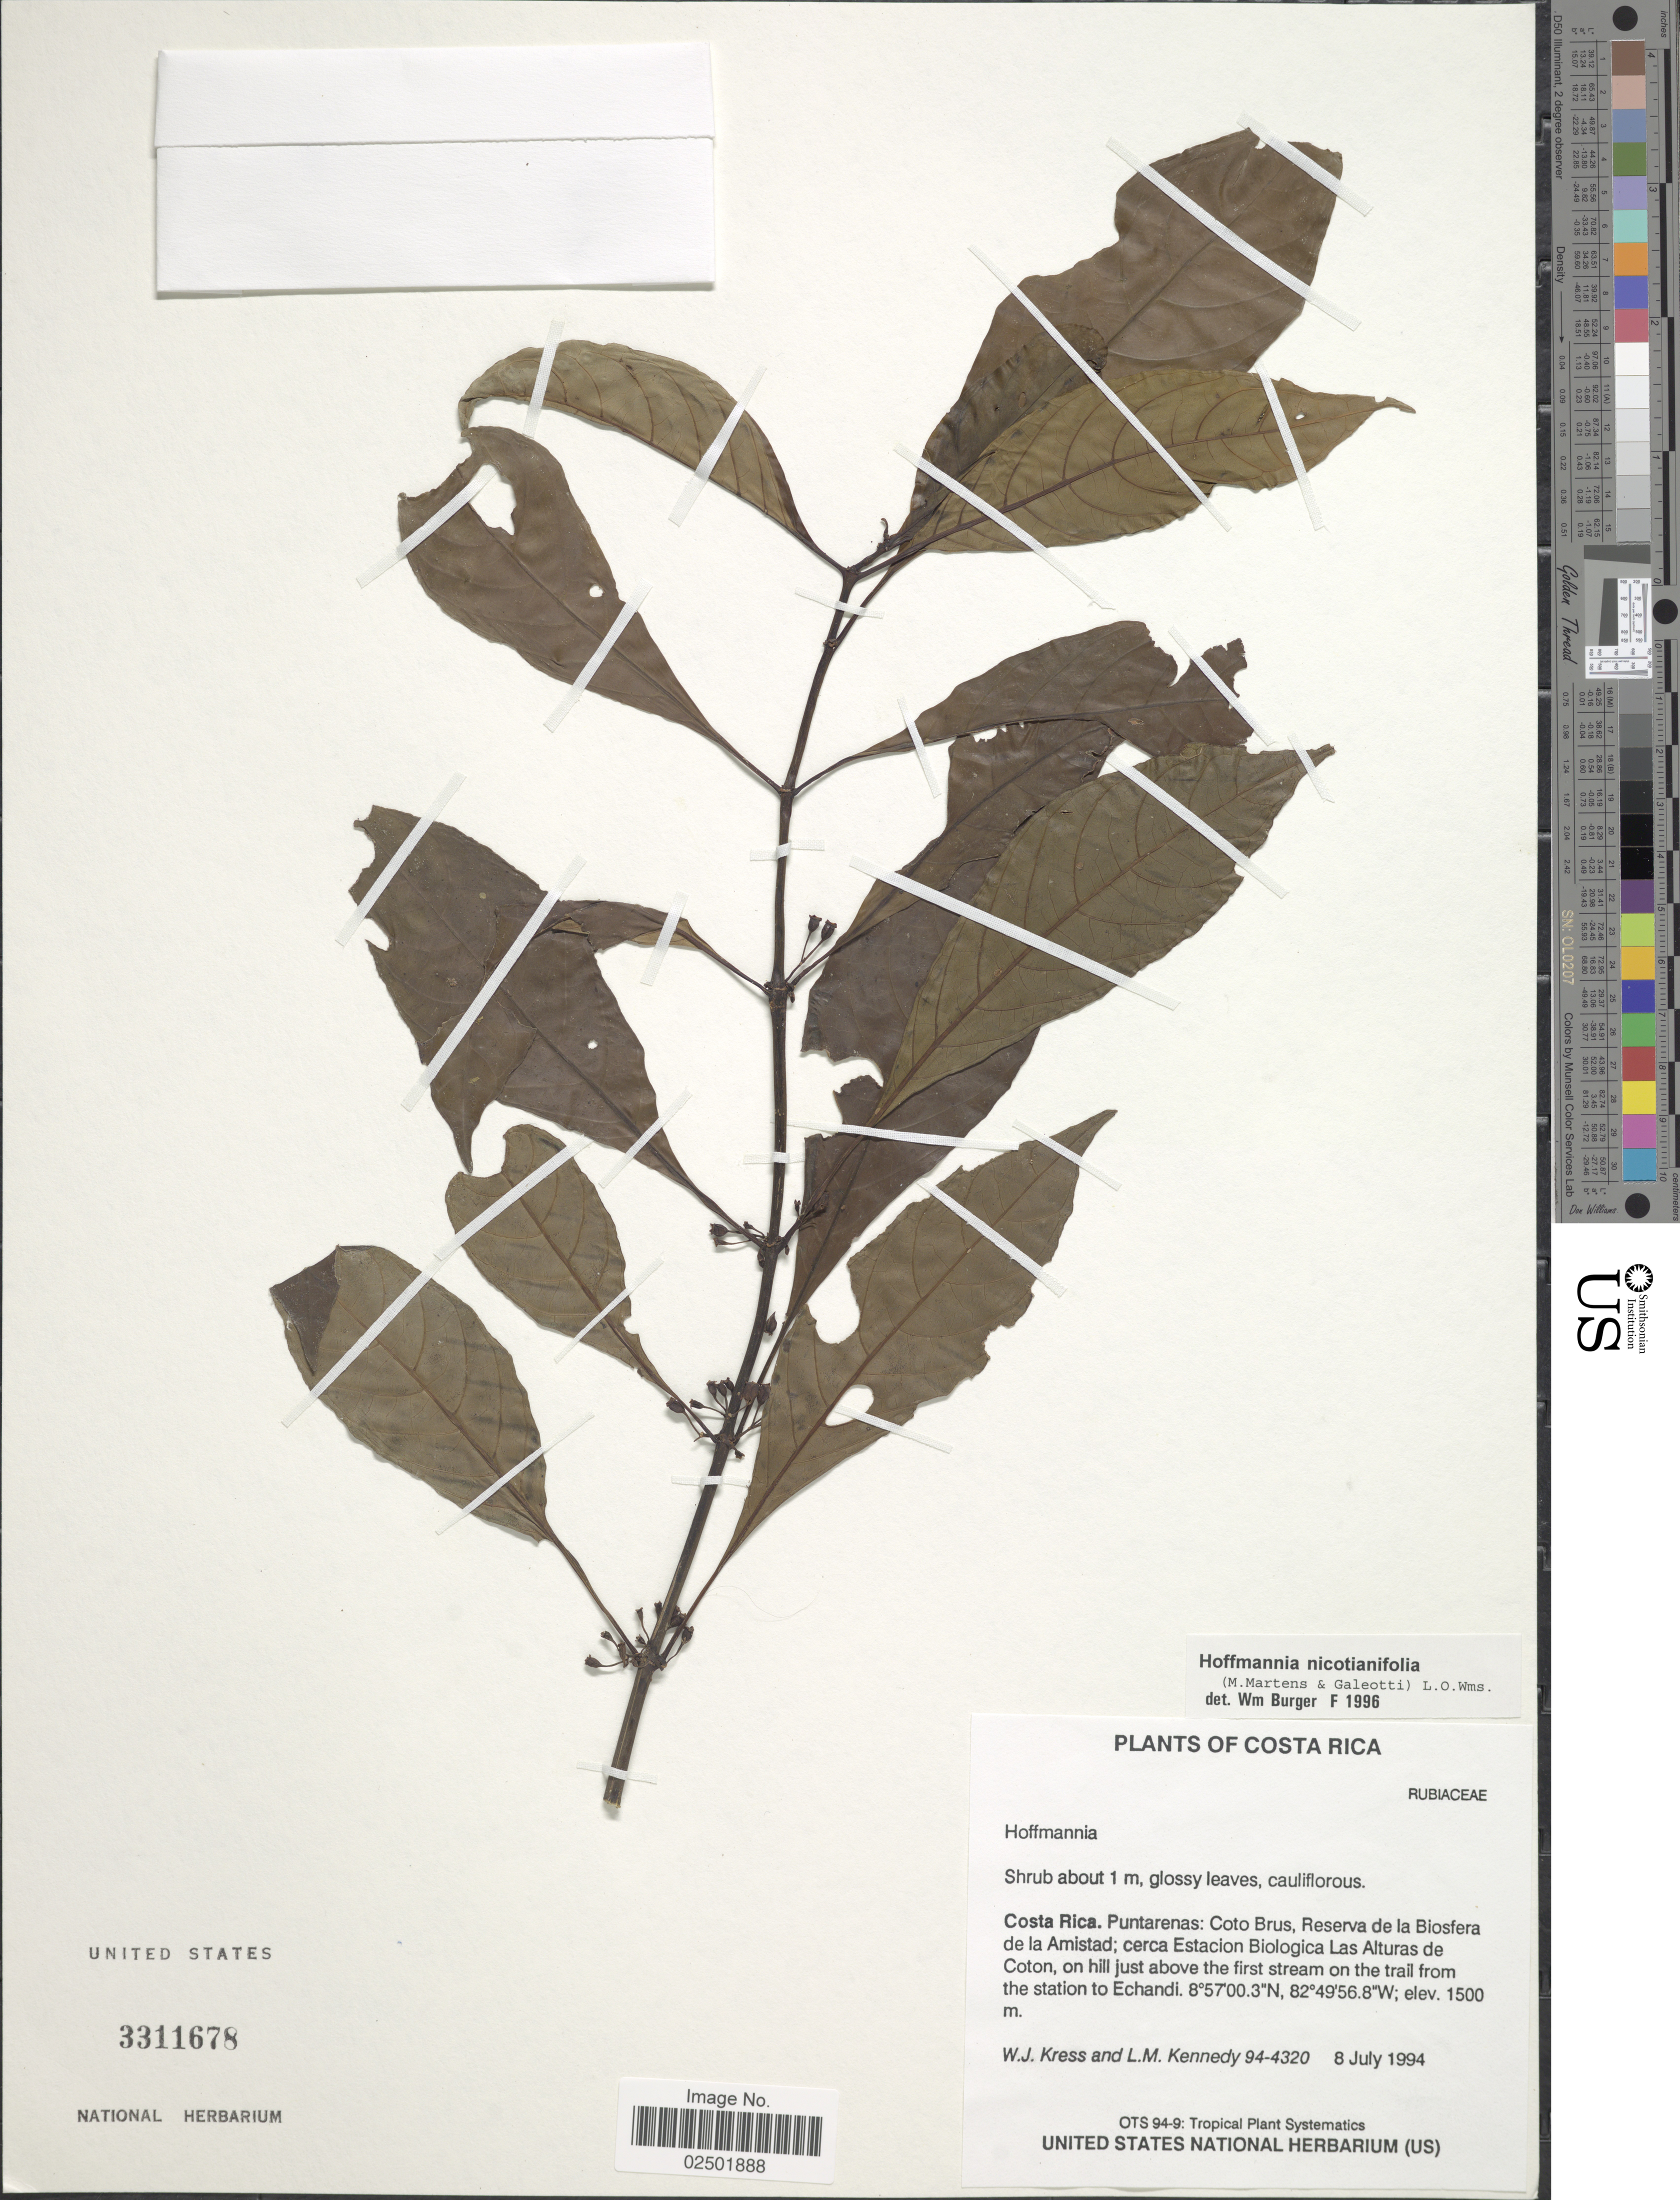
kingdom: Plantae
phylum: Tracheophyta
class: Magnoliopsida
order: Gentianales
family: Rubiaceae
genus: Hoffmannia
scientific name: Hoffmannia nicotianifolia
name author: (M. Martens & Galeoti) L.O. Williams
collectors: W. J. Kress & L. M. Kennedy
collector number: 94-4320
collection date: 1994-07-08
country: Costa Rica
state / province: Puntarenas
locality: Coto Brus, Reserva de la Biosfera de la Amistad; cerca Estacion Biologica Las Alturas de Coton, on hill just above the first stream on the trail from the station to Echandi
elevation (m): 1500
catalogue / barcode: US 3311678